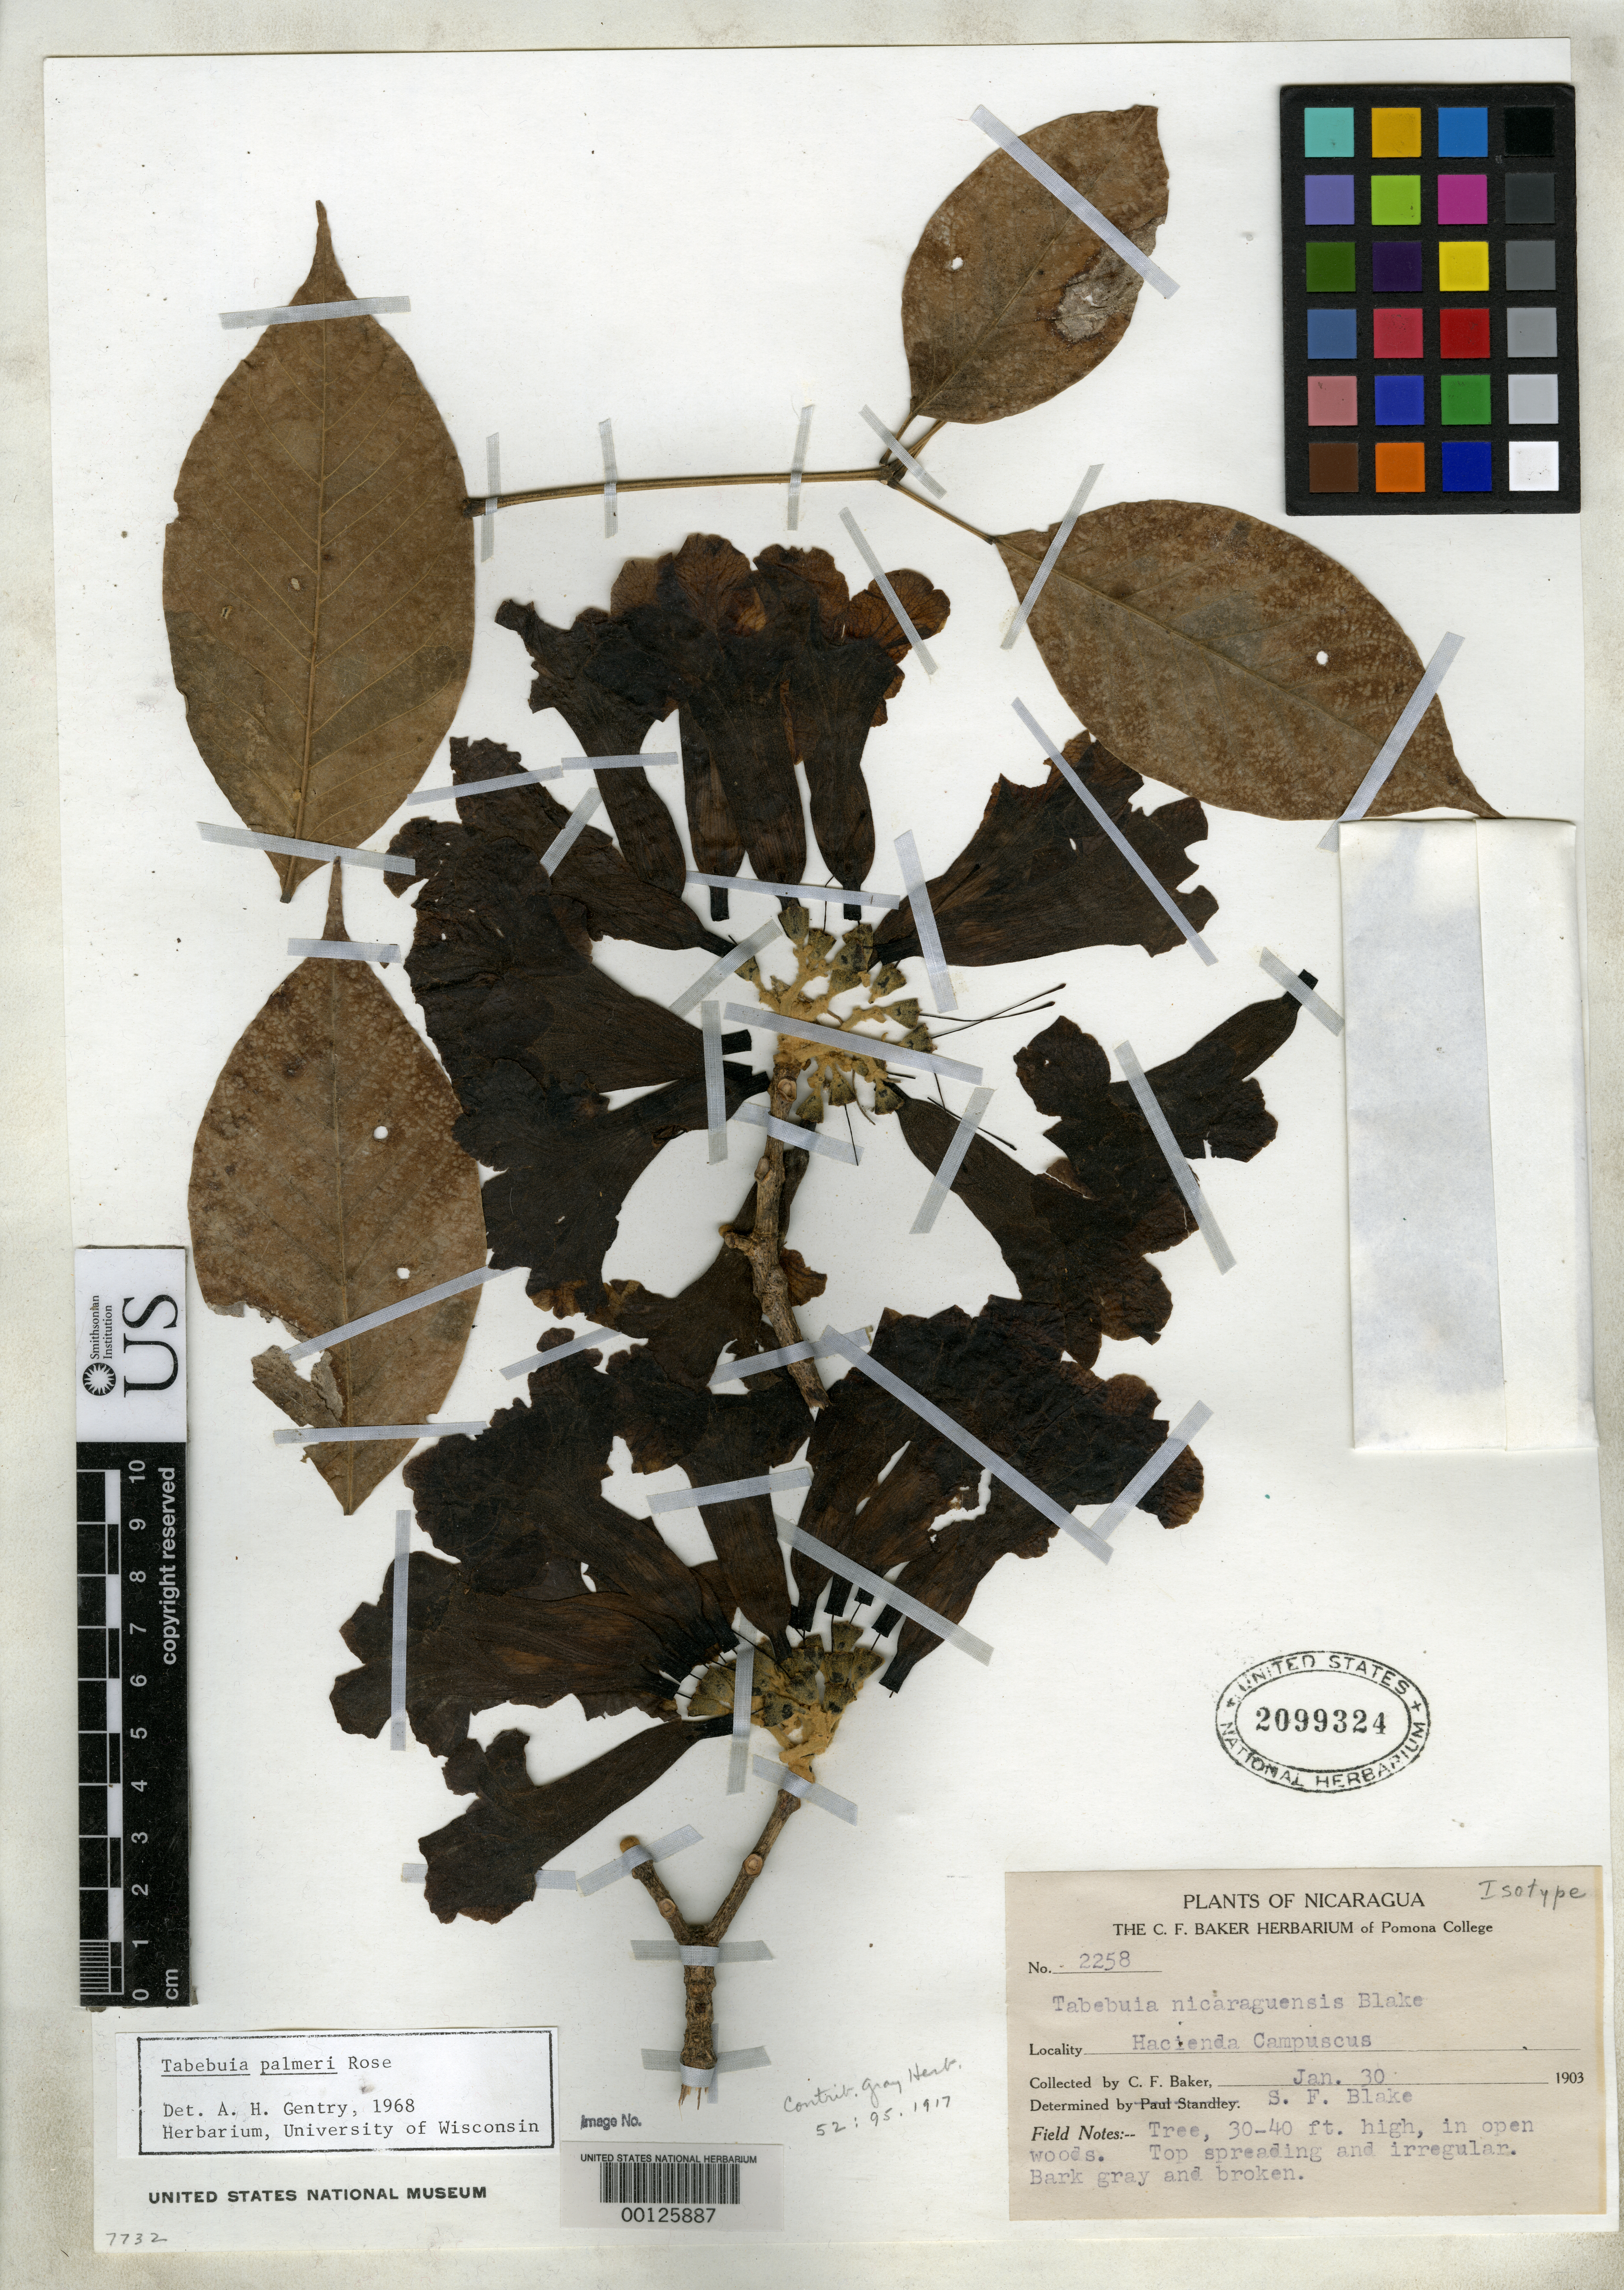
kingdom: Plantae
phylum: Tracheophyta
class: Magnoliopsida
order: Lamiales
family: Bignoniaceae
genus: Tabebuia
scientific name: Tabebuia nicaraguensis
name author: S.F. Blake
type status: Isotype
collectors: C. F. Baker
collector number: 2258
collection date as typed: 30 Jan 1913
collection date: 1913-01-30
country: Nicaragua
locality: Hacienda Campuscus.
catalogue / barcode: US 2099324